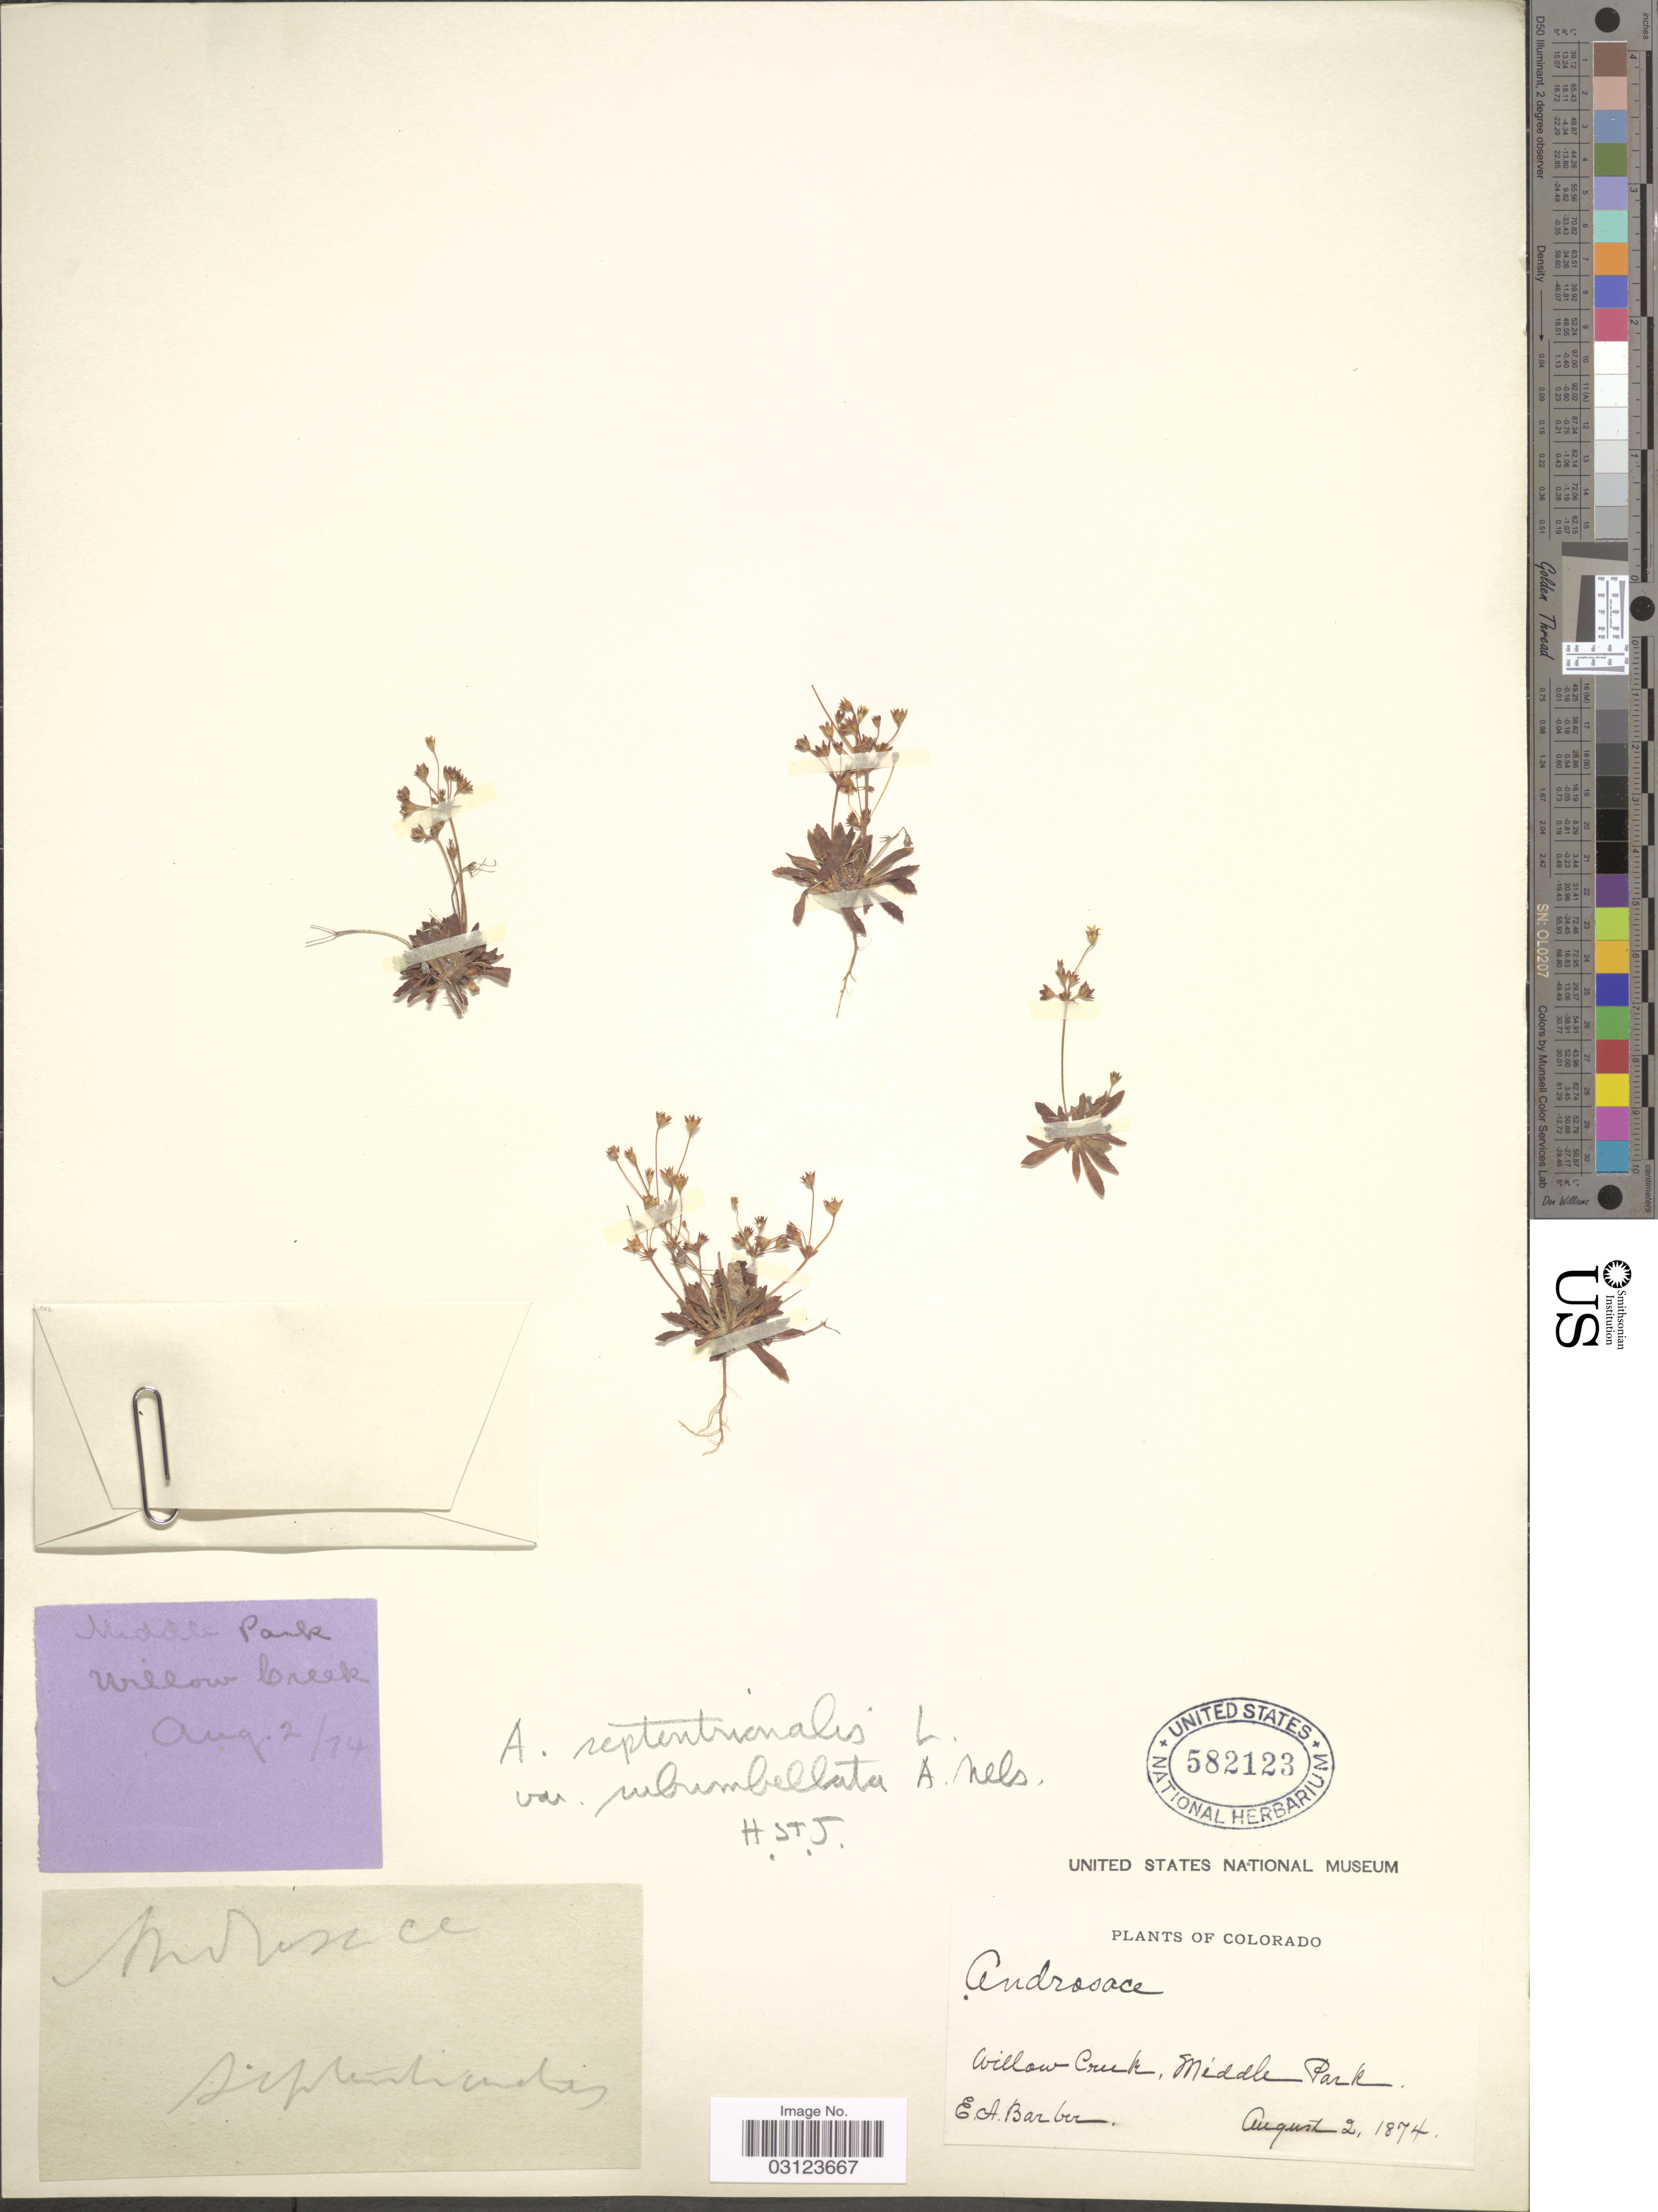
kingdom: Plantae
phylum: Tracheophyta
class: Magnoliopsida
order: Ericales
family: Primulaceae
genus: Androsace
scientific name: Androsace septentrionalis subsp. subumbellata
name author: (A. Nelson) G.T. Robbins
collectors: E. Barber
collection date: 1874-08-02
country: United States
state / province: Colorado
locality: Willow Creek, Middle Park.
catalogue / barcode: US 582123